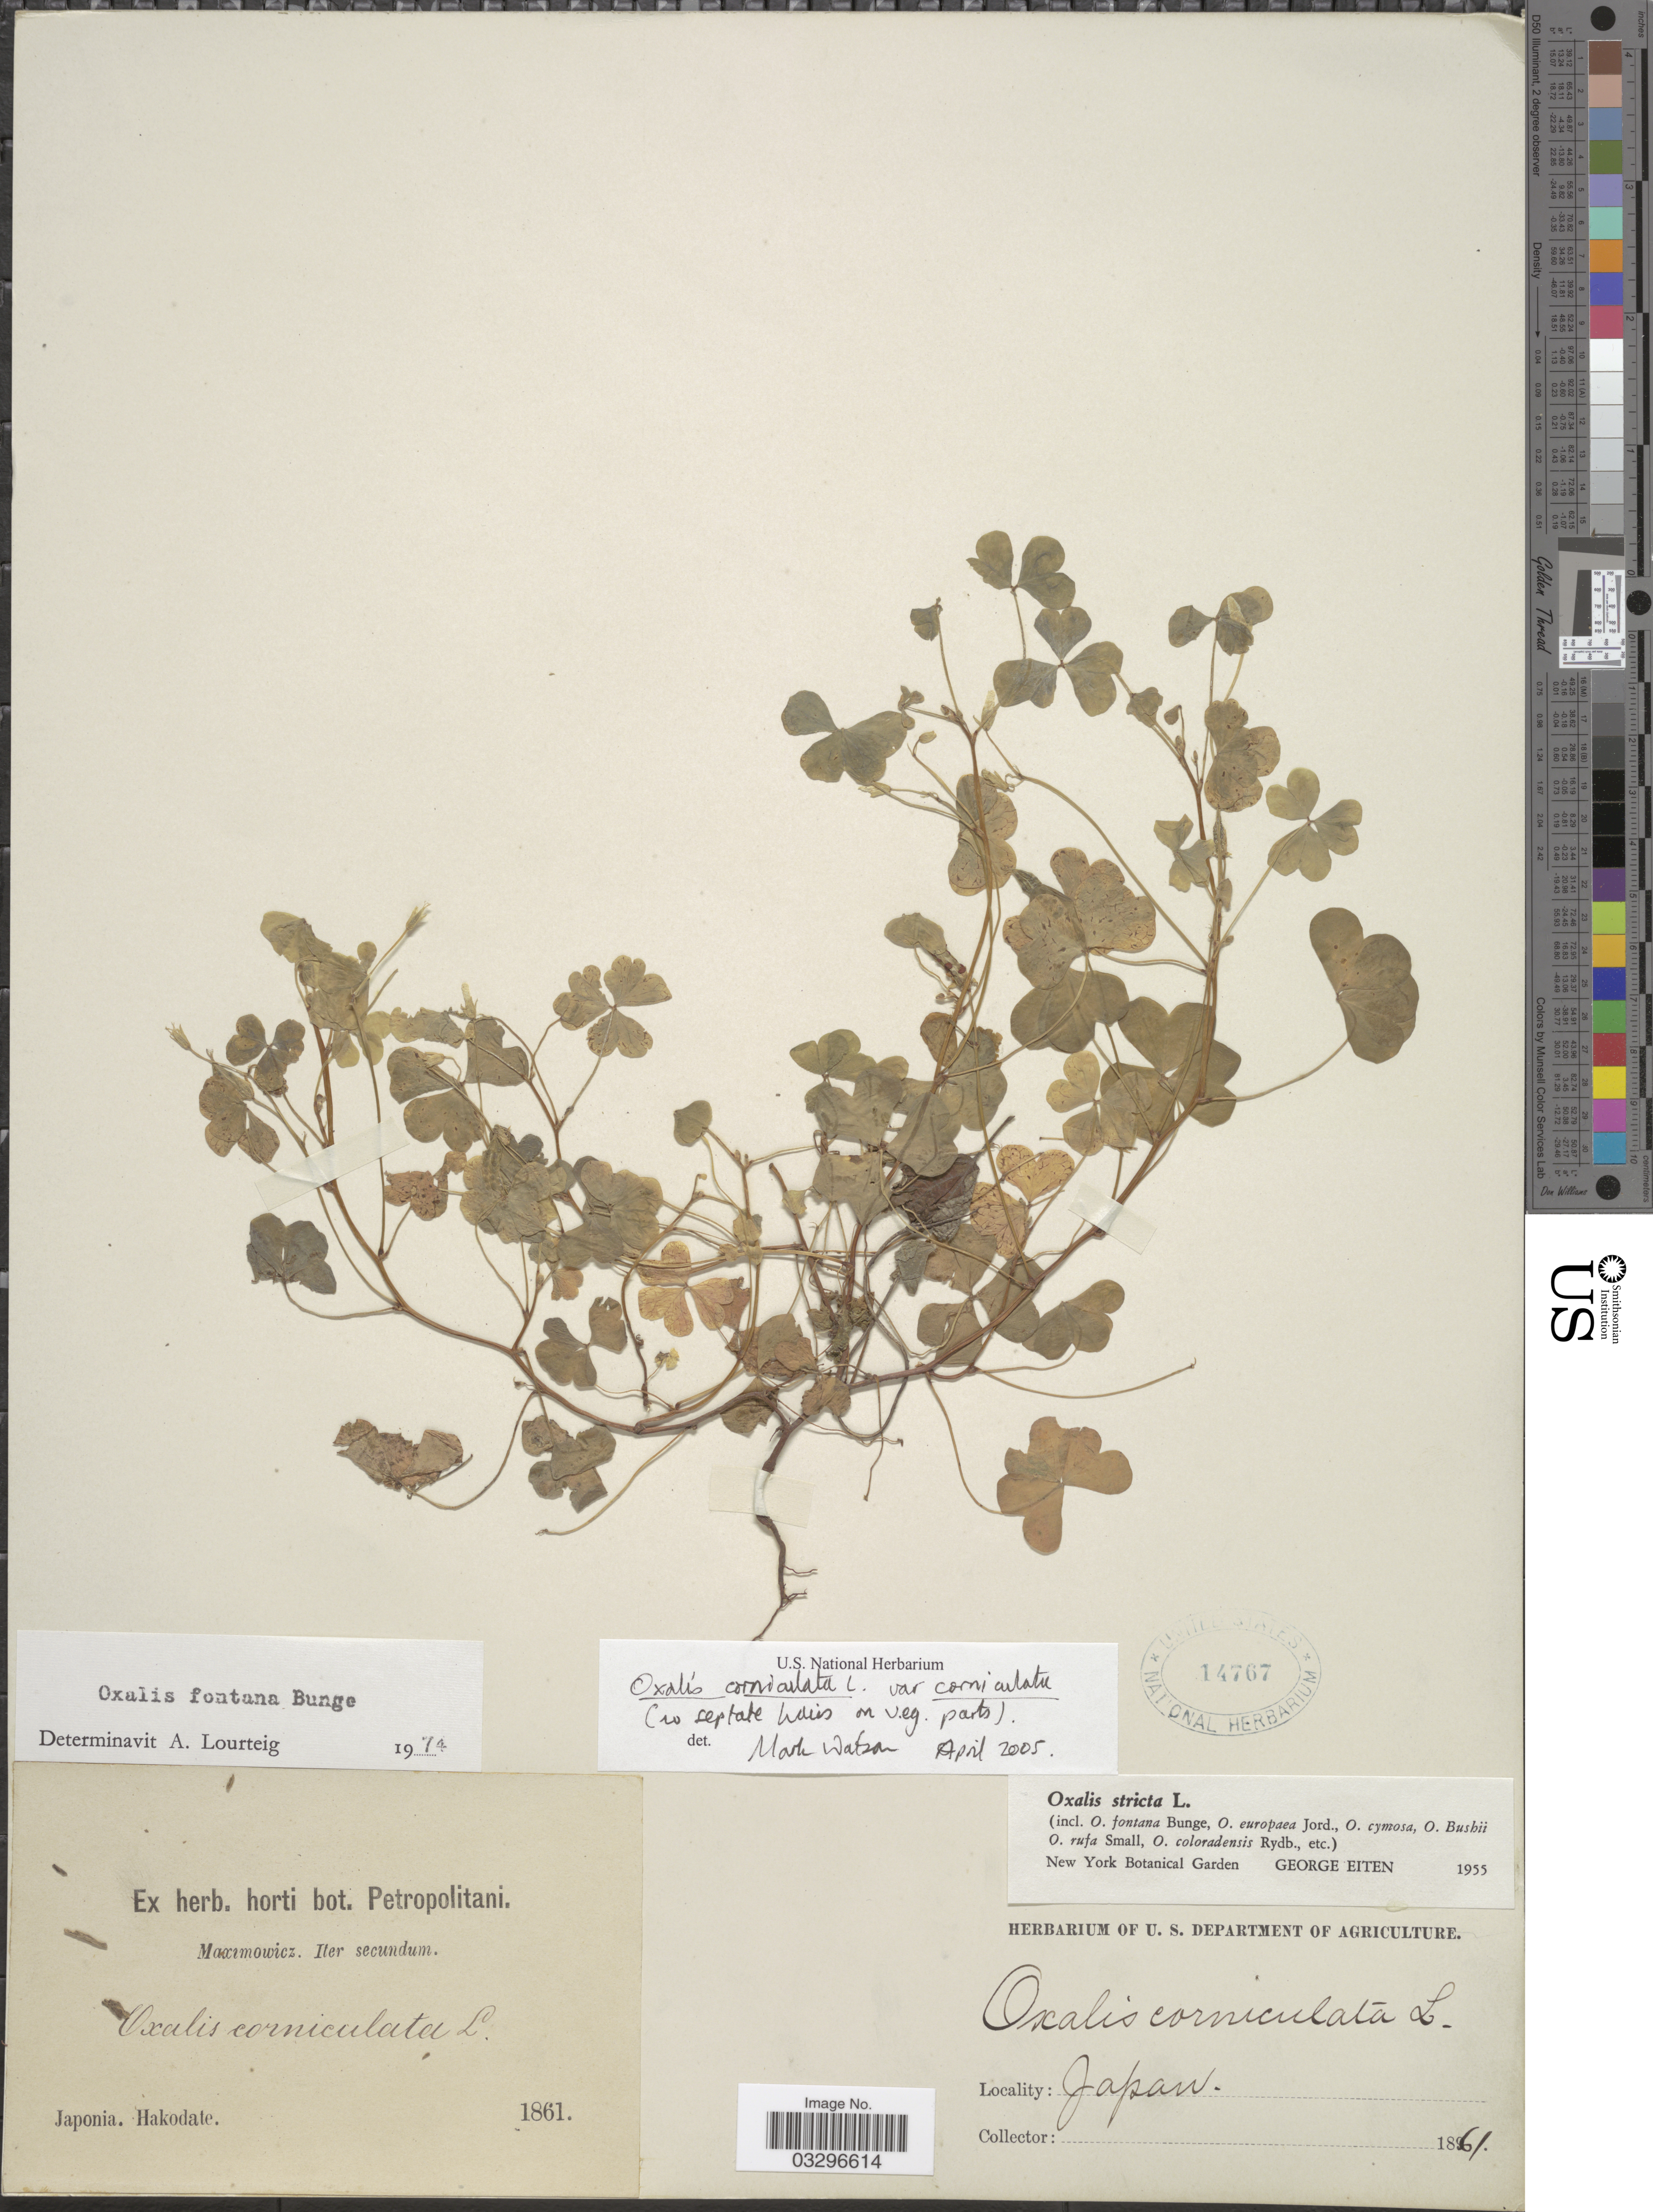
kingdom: Plantae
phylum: Tracheophyta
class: Magnoliopsida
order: Oxalidales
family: Oxalidaceae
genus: Oxalis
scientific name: Oxalis corniculata var. corniculata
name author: L.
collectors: Maximowicz, --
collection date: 1861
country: Japan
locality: Japonia. Hakodate.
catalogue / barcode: US 14767